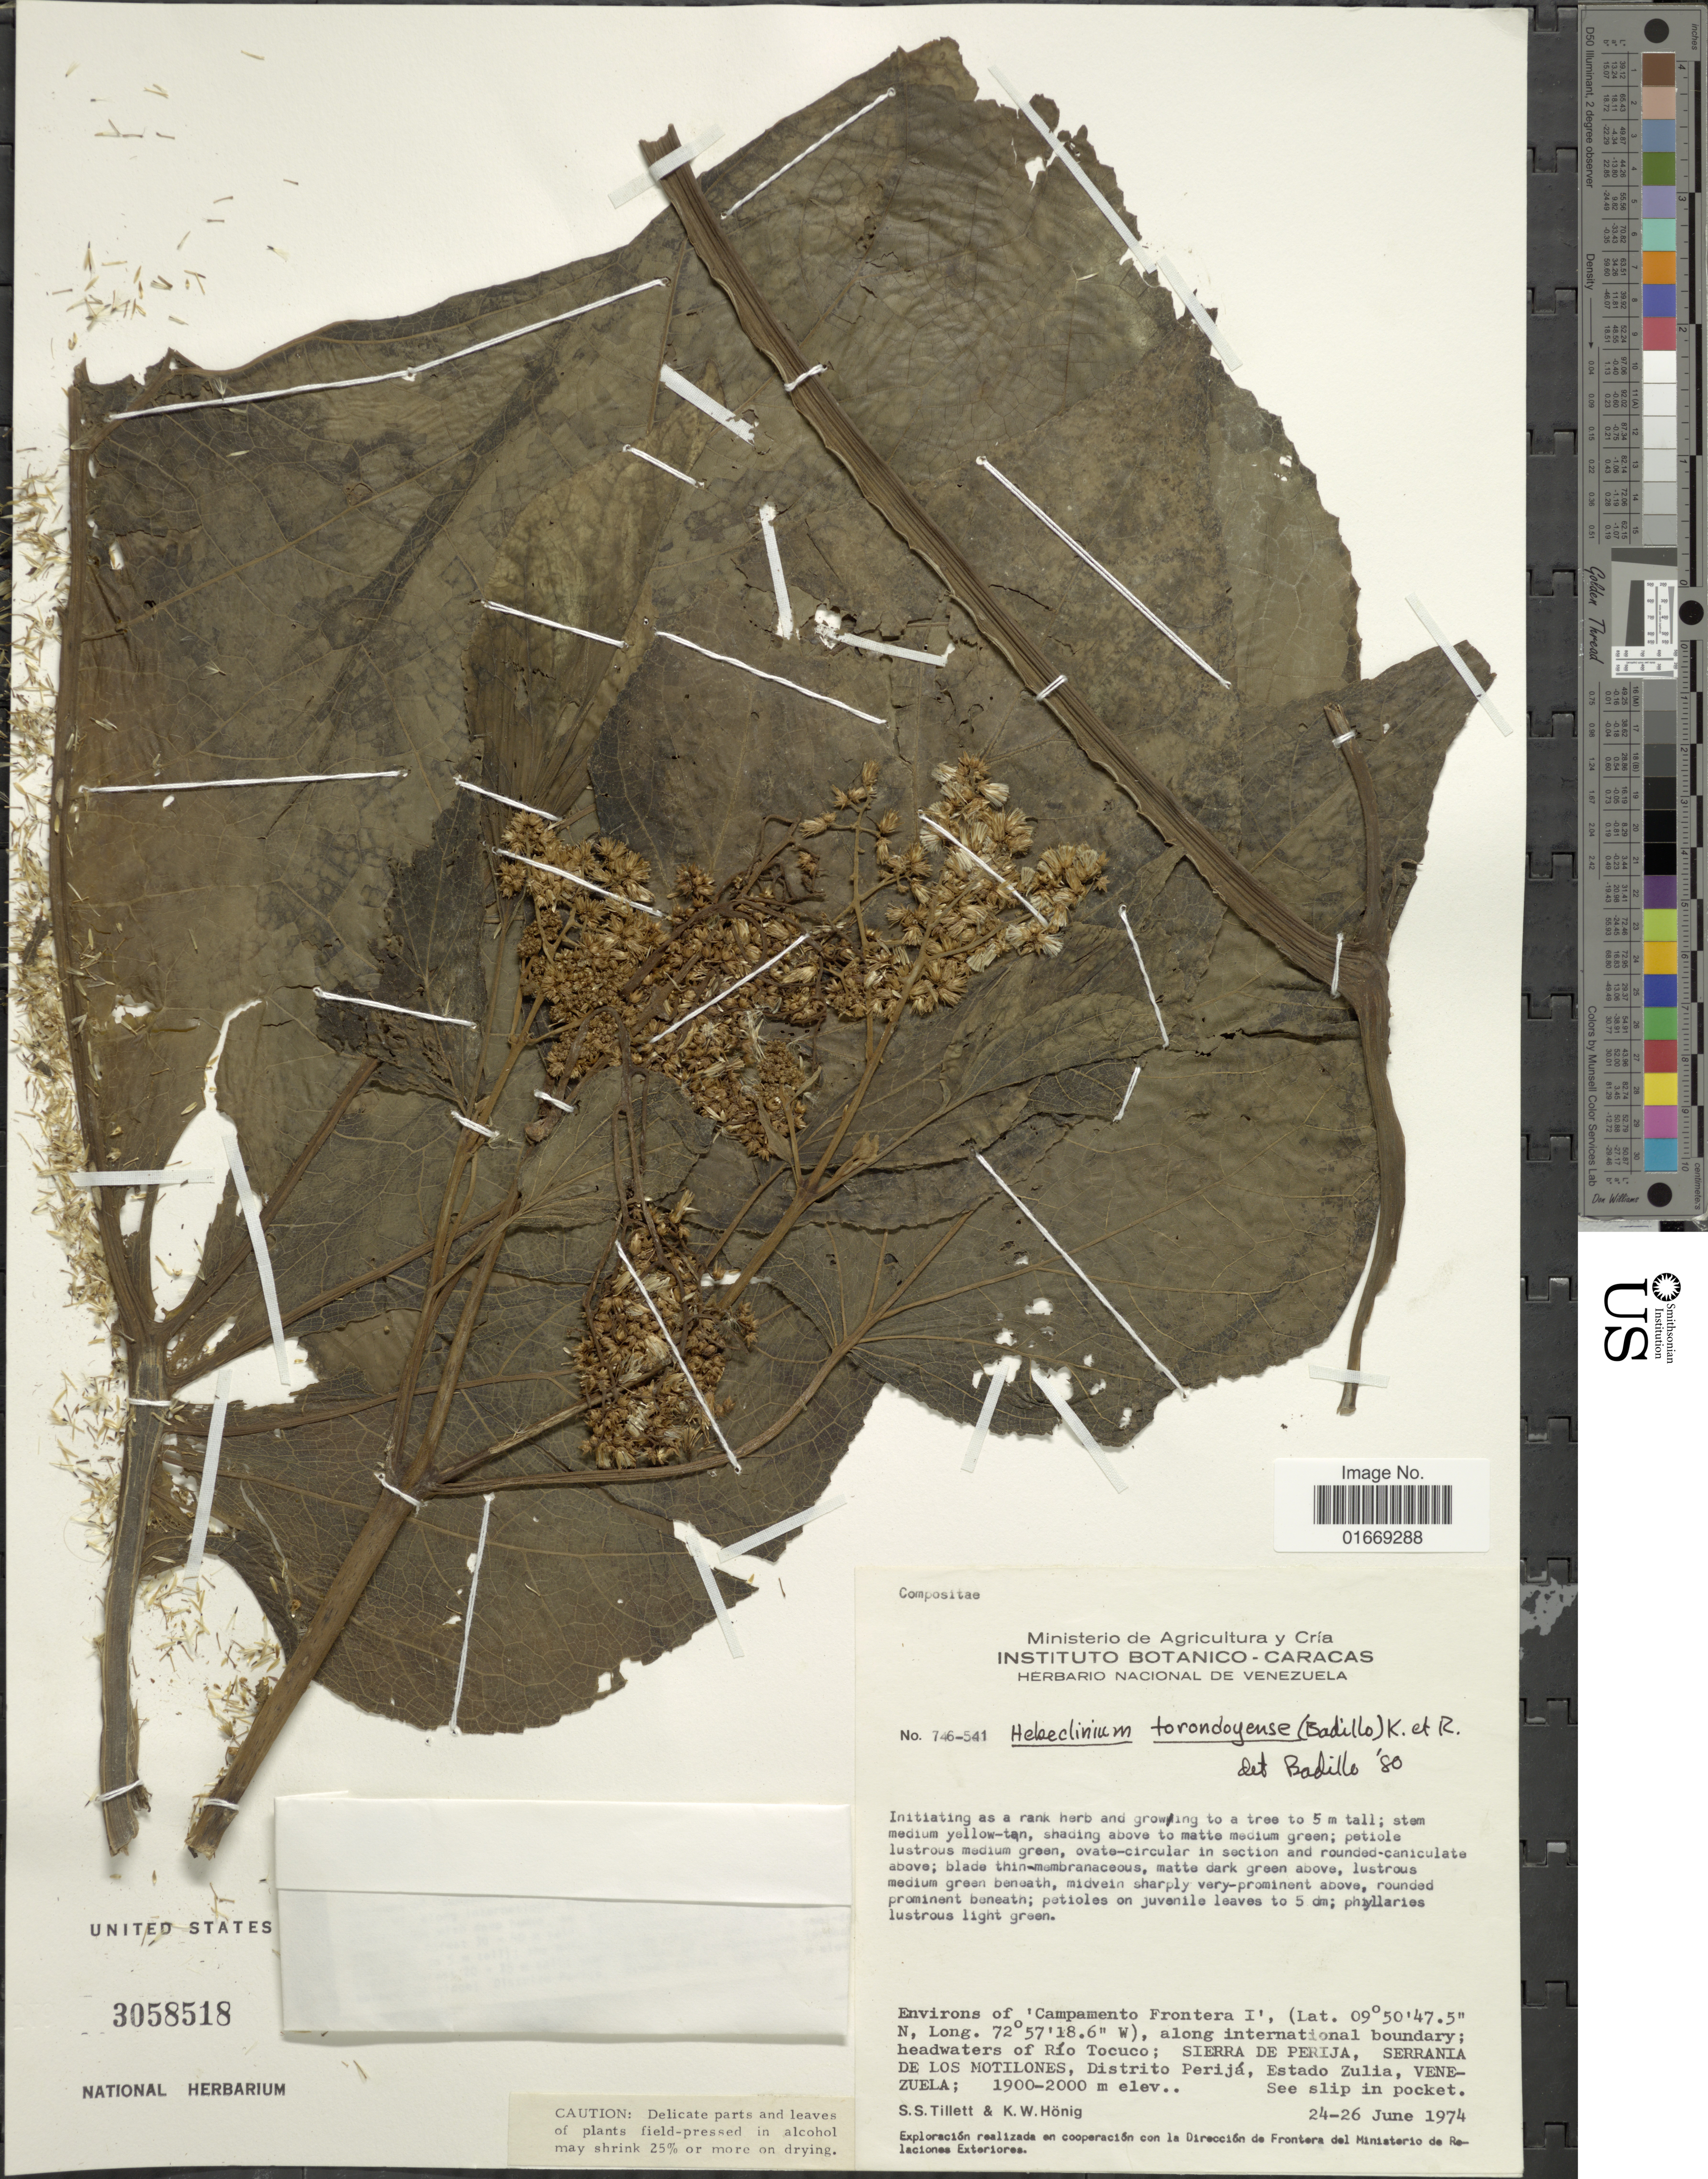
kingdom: Plantae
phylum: Tracheophyta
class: Magnoliopsida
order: Asterales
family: Asteraceae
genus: Hebeclinium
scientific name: Hebeclinium torondoyense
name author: (V.M. Badillo) R.M. King & H. Rob.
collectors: S. S. Tillett & K. Hönig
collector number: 746-541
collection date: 1974-06-24/1974-06-26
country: Venezuela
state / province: Zulia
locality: Environs of 'Campamento Frontera I', along international boundary; headwaters of Río Tocuco; Sierra de Perija, Serrania de los Motilones, Distrito Perijá, Estado Zulia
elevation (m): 1900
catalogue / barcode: US 3058518